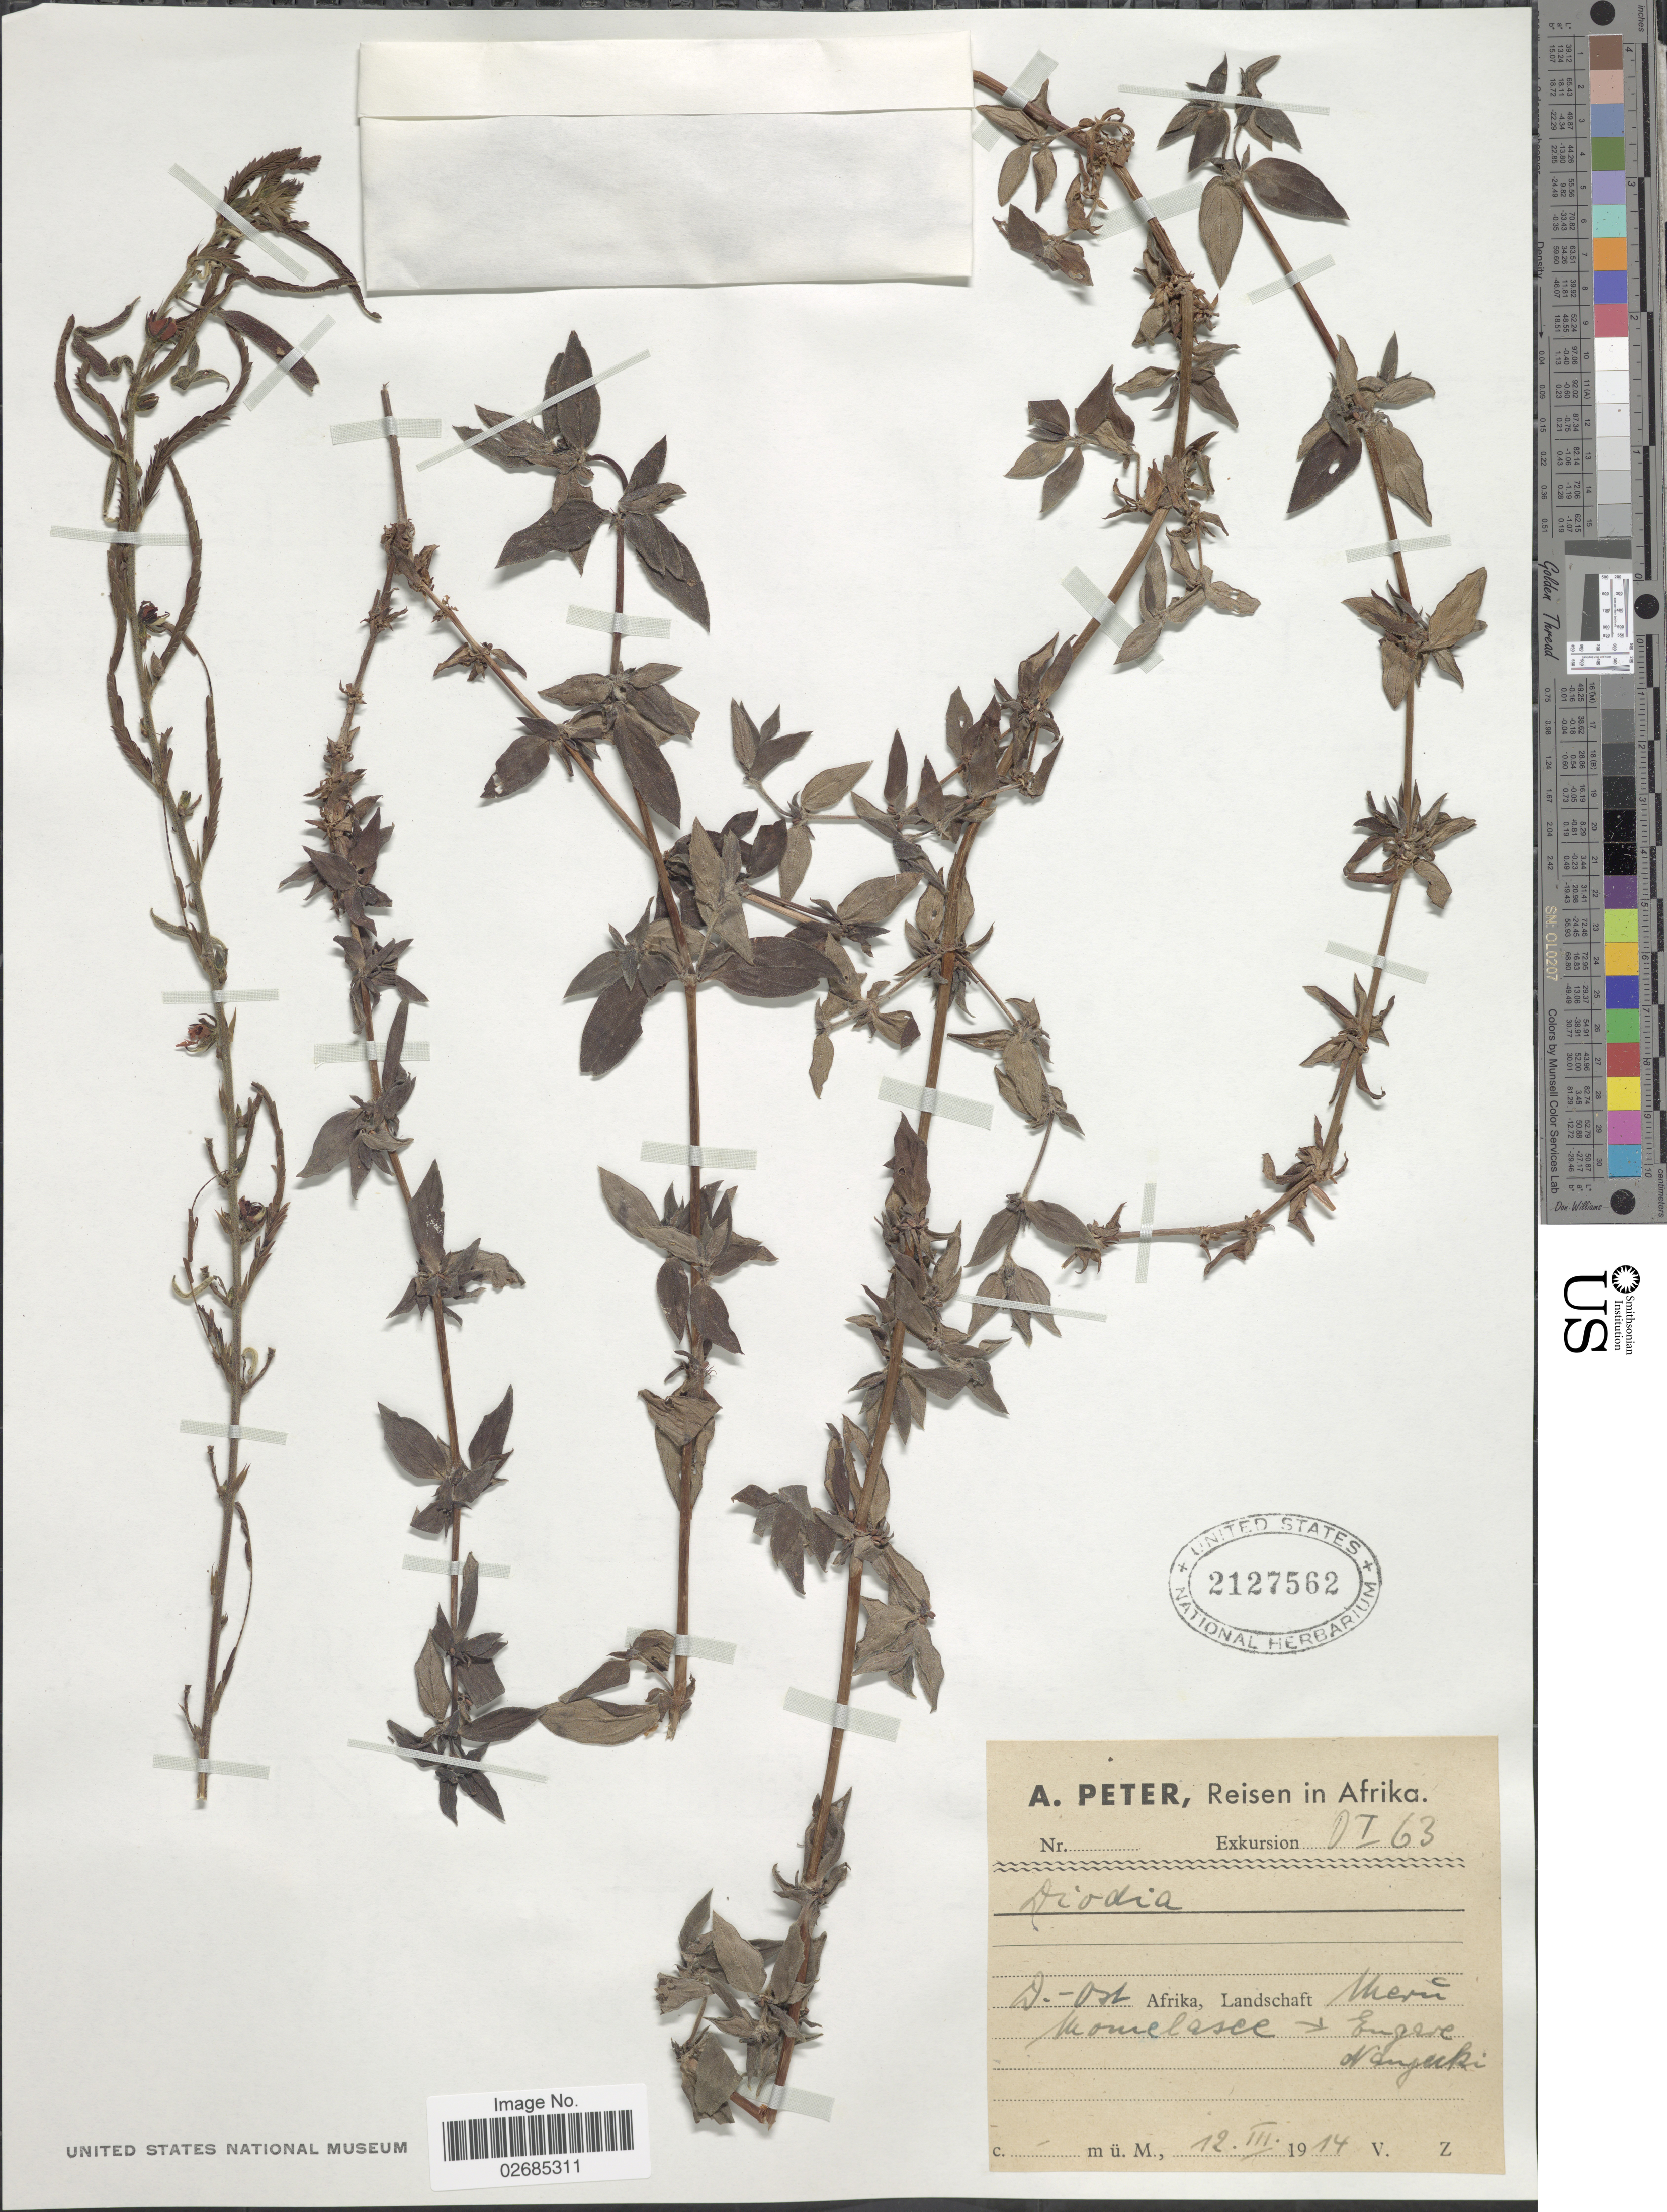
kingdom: Plantae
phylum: Tracheophyta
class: Magnoliopsida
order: Gentianales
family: Rubiaceae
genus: Diodia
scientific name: Diodia sp.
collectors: A. Peter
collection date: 1914-03-12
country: Tanzania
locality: D.-Ost. Afrika, Landschaft Meru. Momelasse [to] Engare Nanyuki.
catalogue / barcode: US 2127562